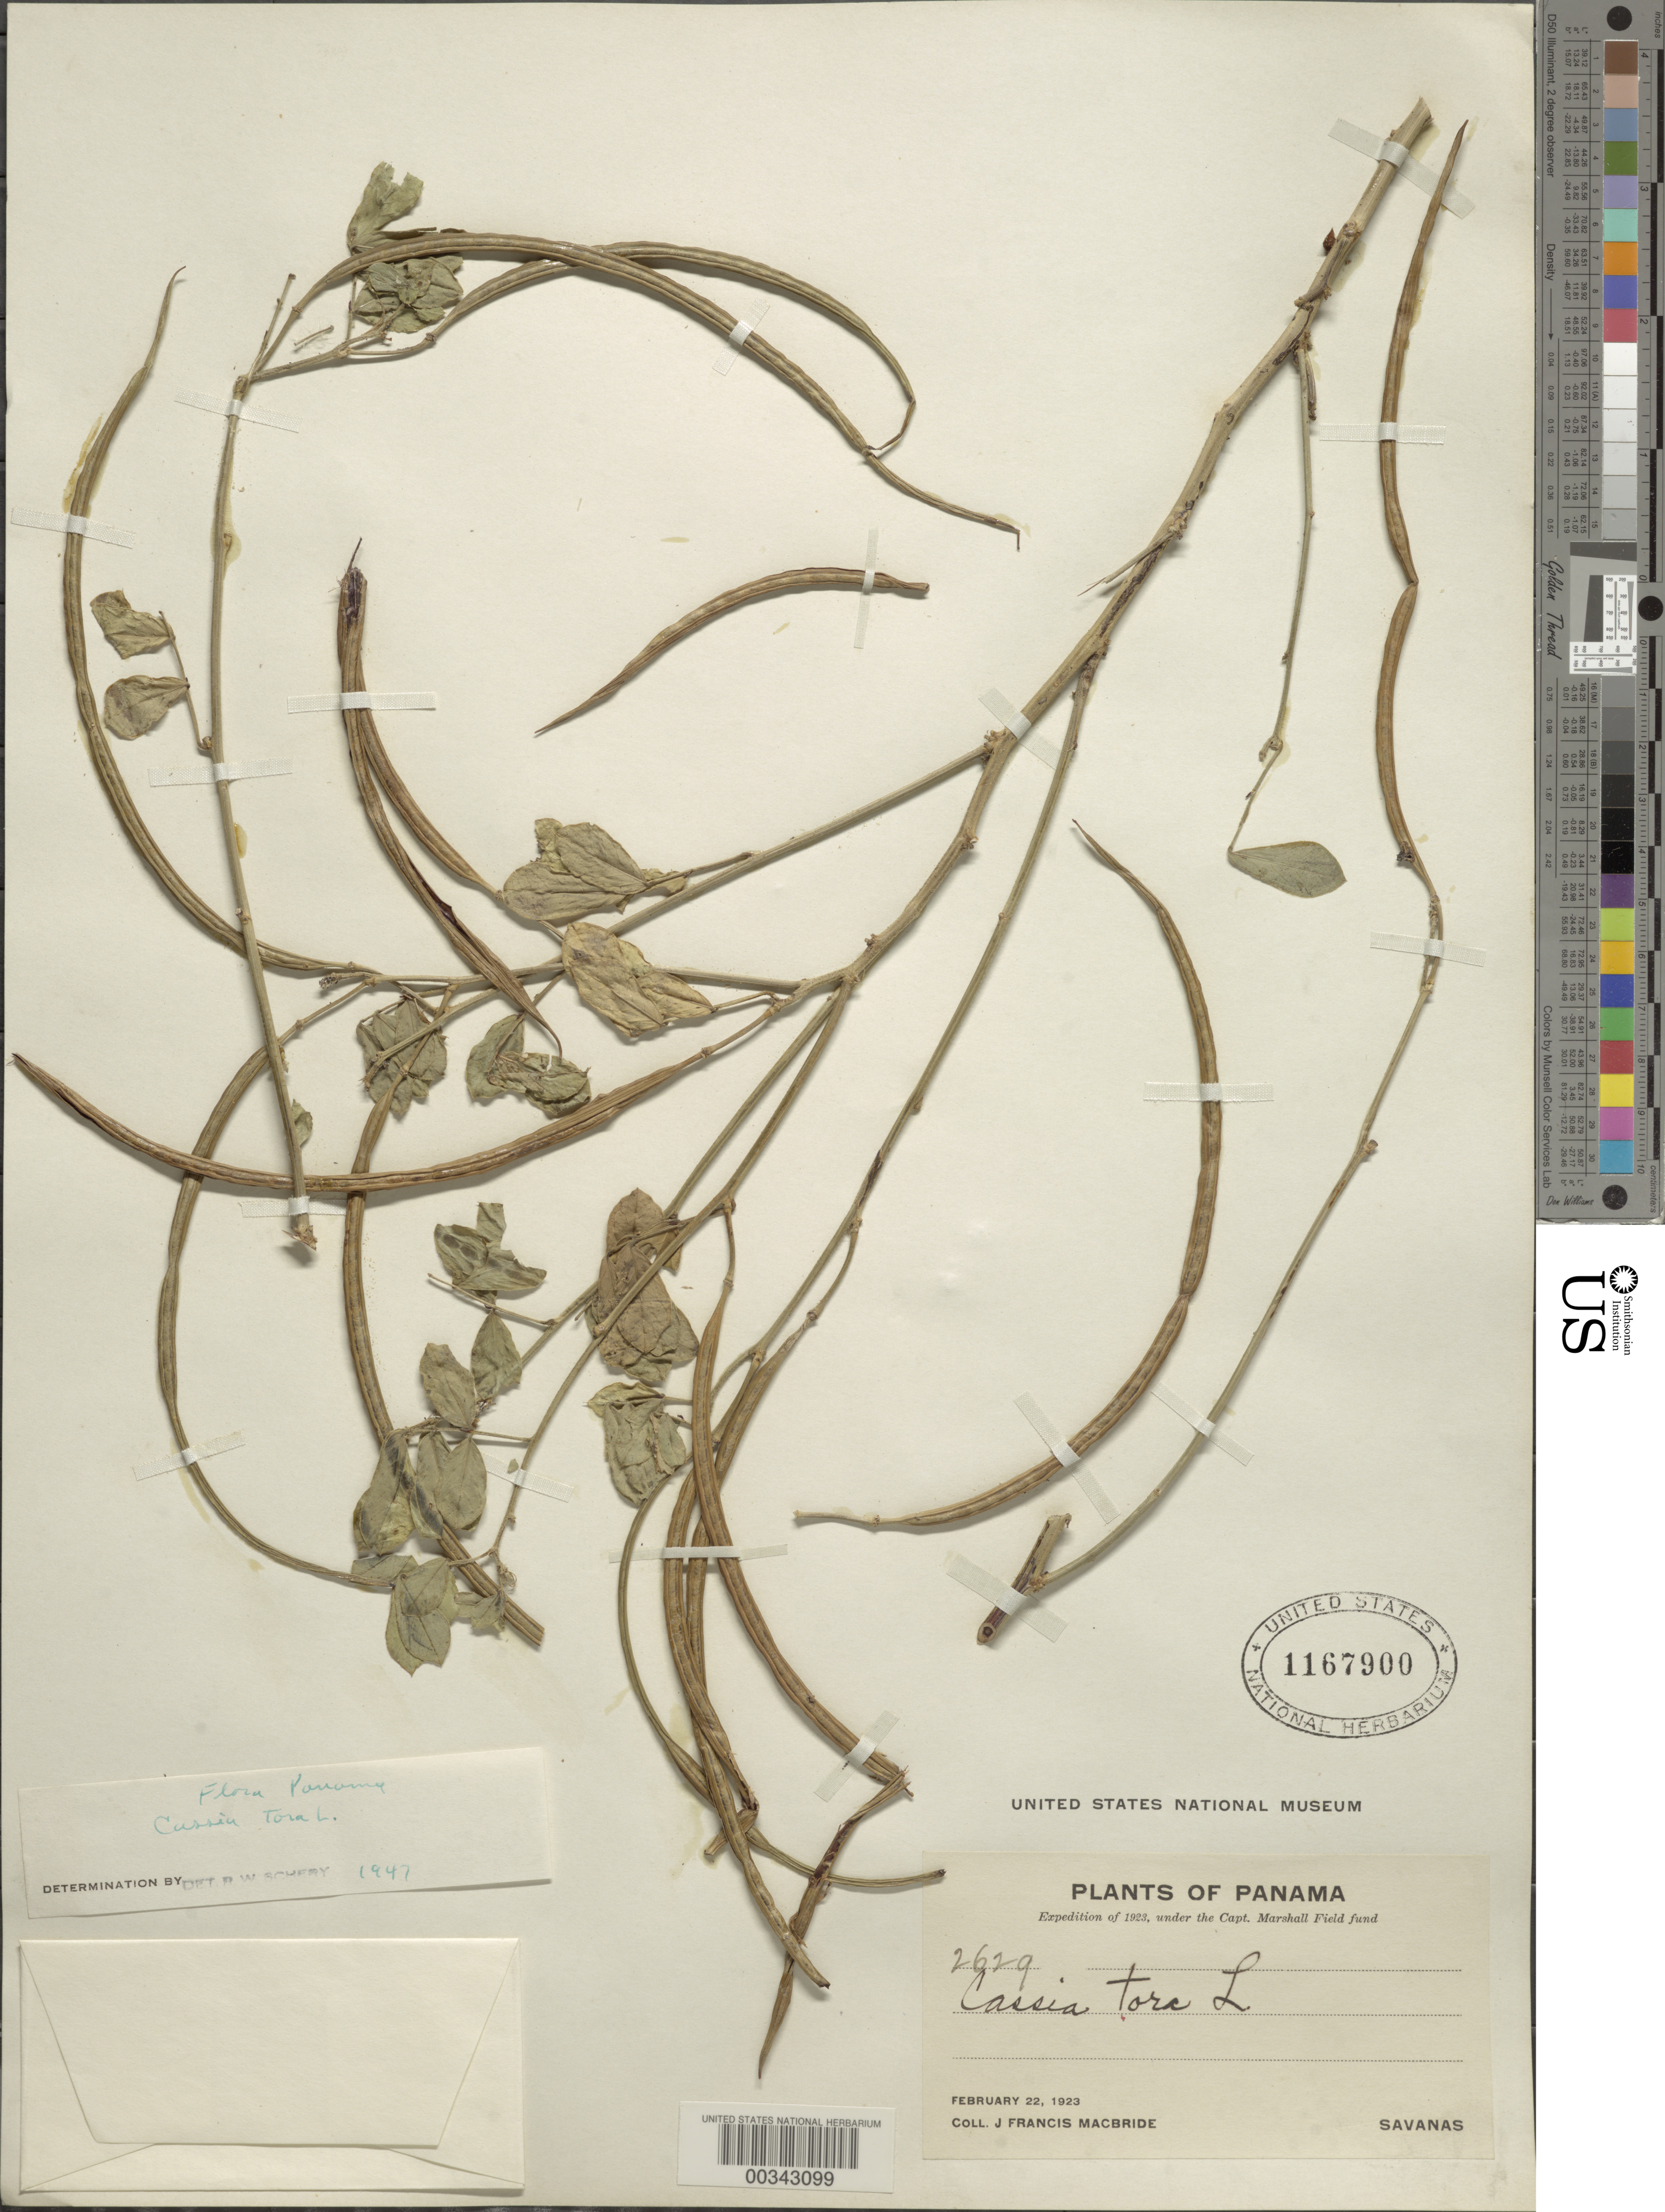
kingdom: Plantae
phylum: Tracheophyta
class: Magnoliopsida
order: Fabales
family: Fabaceae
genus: Senna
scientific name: Senna obtusifolia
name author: (L.) H.S. Irwin & Barneby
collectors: J. F. Macbride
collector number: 2629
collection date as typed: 22 Feb 1923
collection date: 1923-02-22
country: Panama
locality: NW of Boquete towards Parque Nacional Volcan Baru.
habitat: Savanas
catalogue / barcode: US 1167900